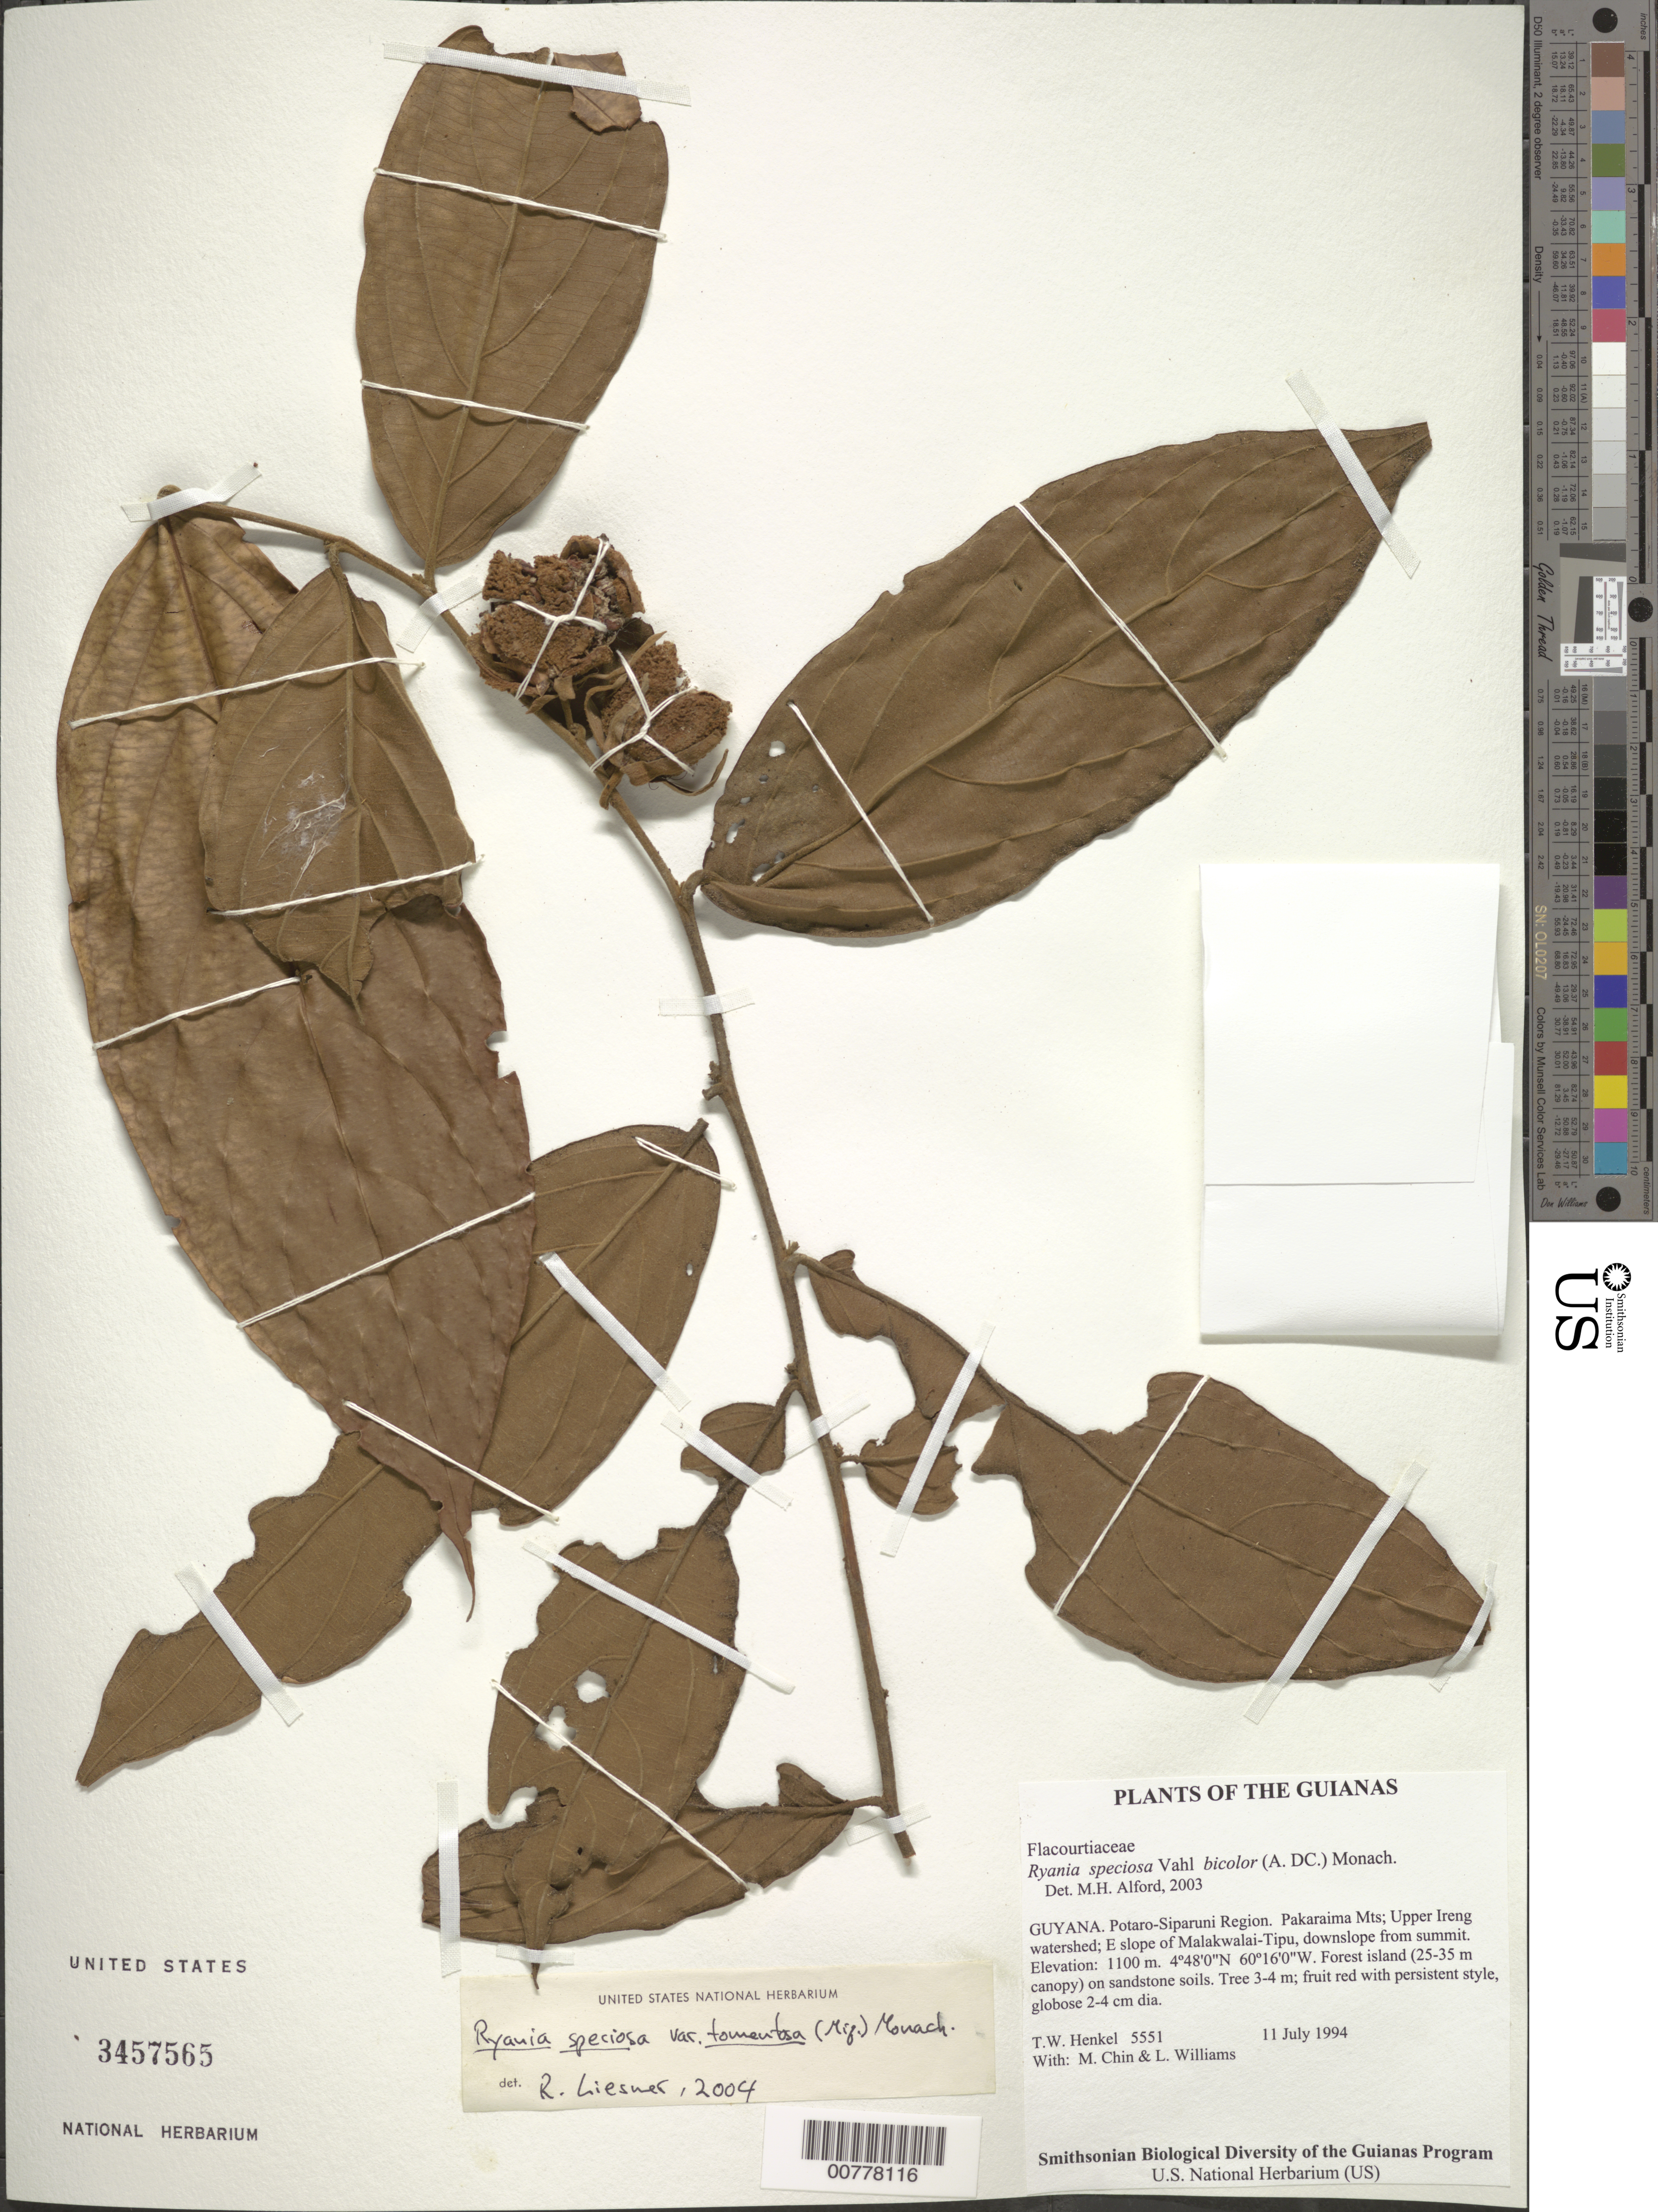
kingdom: Plantae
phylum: Tracheophyta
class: Magnoliopsida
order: Malpighiales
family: Salicaceae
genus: Ryania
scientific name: Ryania speciosa var. tomentosa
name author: (Miq.) Monach.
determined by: Liesner, R. L.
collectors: T. Henkel, M. Chin & L. Williams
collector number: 5551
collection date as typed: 11 July 1994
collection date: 1994-07-11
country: Guyana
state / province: Potaro-Siparuni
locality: Pakaraima Mts; Upper Ireng watershed; E slope of Malakwalai-Tipu, downslope from summit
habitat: Forest island (25-35 m canopy) on sandstone soils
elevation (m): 1100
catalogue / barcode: US 3457565